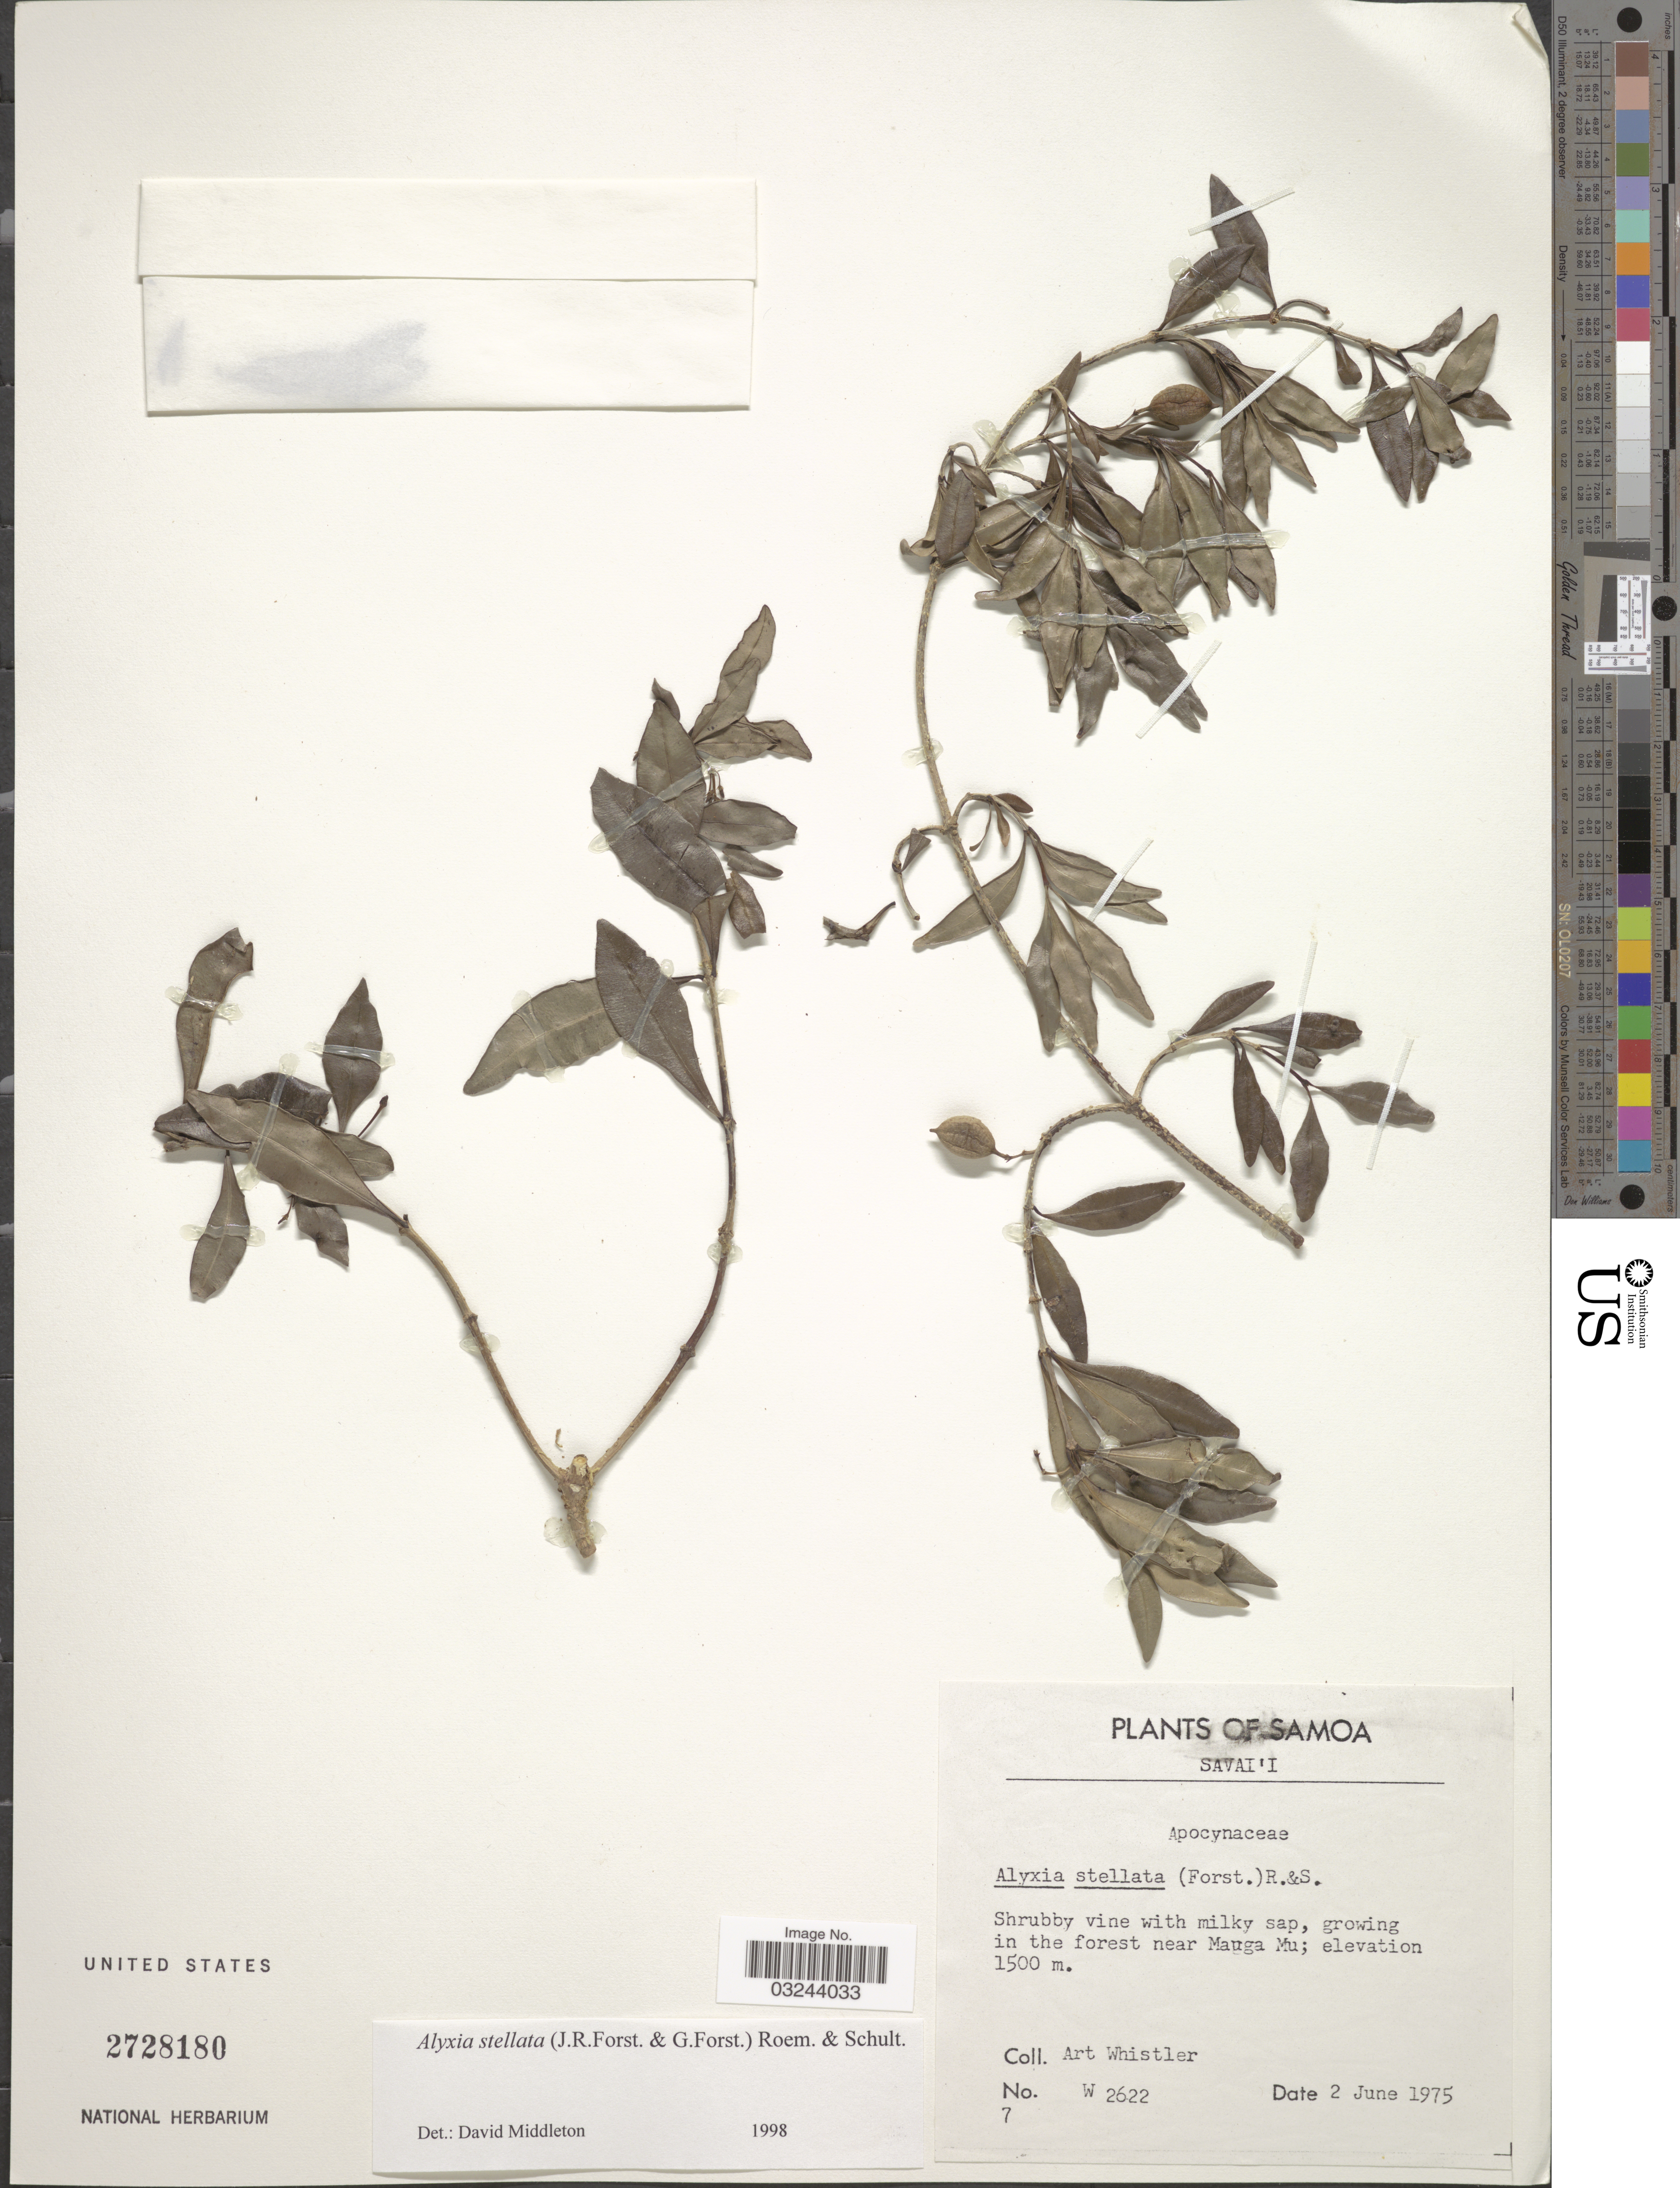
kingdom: Plantae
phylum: Tracheophyta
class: Magnoliopsida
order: Gentianales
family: Apocynaceae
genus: Alyxia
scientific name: Alyxia stellata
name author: (J.R. Forst. & G. Forst.) Roem. & Schult.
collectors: A. Whistler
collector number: W2622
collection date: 1975-06-02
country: Samoa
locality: Samoa. Savai'i. Growing in forest near Mauga Mu.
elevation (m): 1500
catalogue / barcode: US 2728180